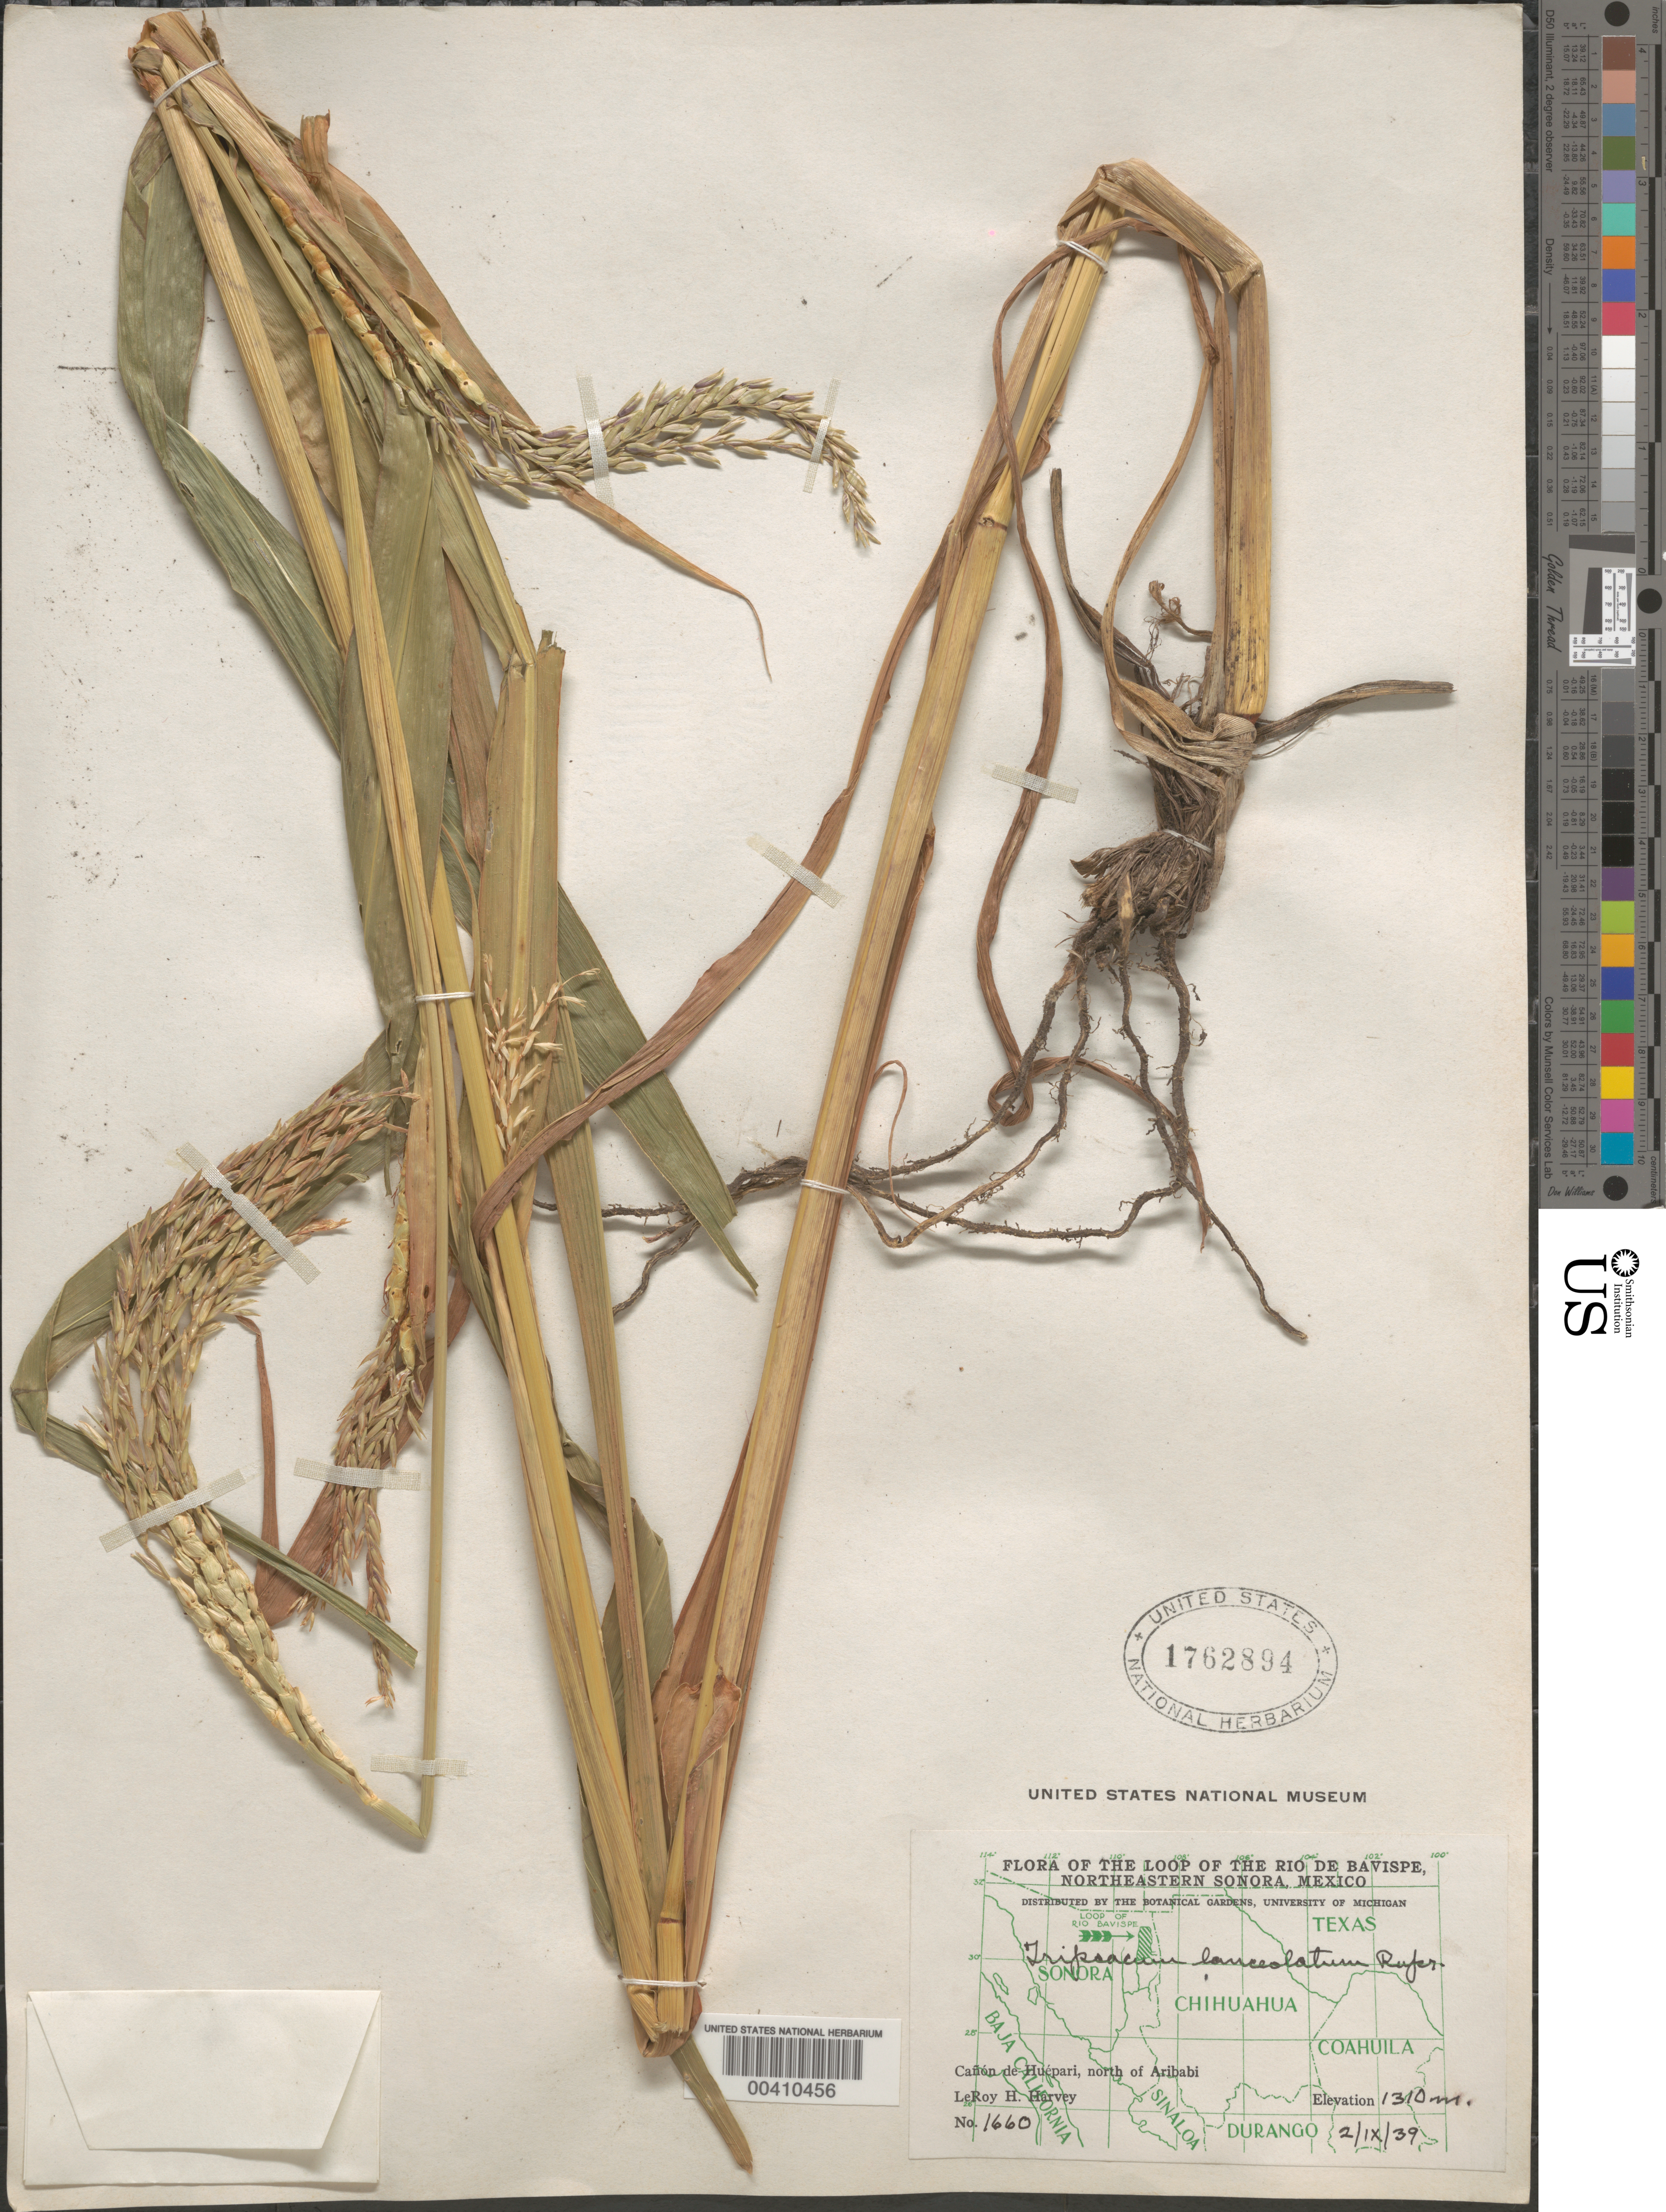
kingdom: Plantae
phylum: Tracheophyta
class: Liliopsida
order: Poales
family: Poaceae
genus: Tripsacum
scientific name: Tripsacum lanceolatum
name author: Rupr. ex E. Fourn.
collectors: L. H. Harvey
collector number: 1660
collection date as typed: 2 Sep 1939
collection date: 1939-09-02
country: Mexico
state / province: Sonora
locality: Loop of the Rio de Bavispe, NE Sonora, Ca¤¢n de Hu‚pari, N of Aribabi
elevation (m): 1310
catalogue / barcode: US 1762894